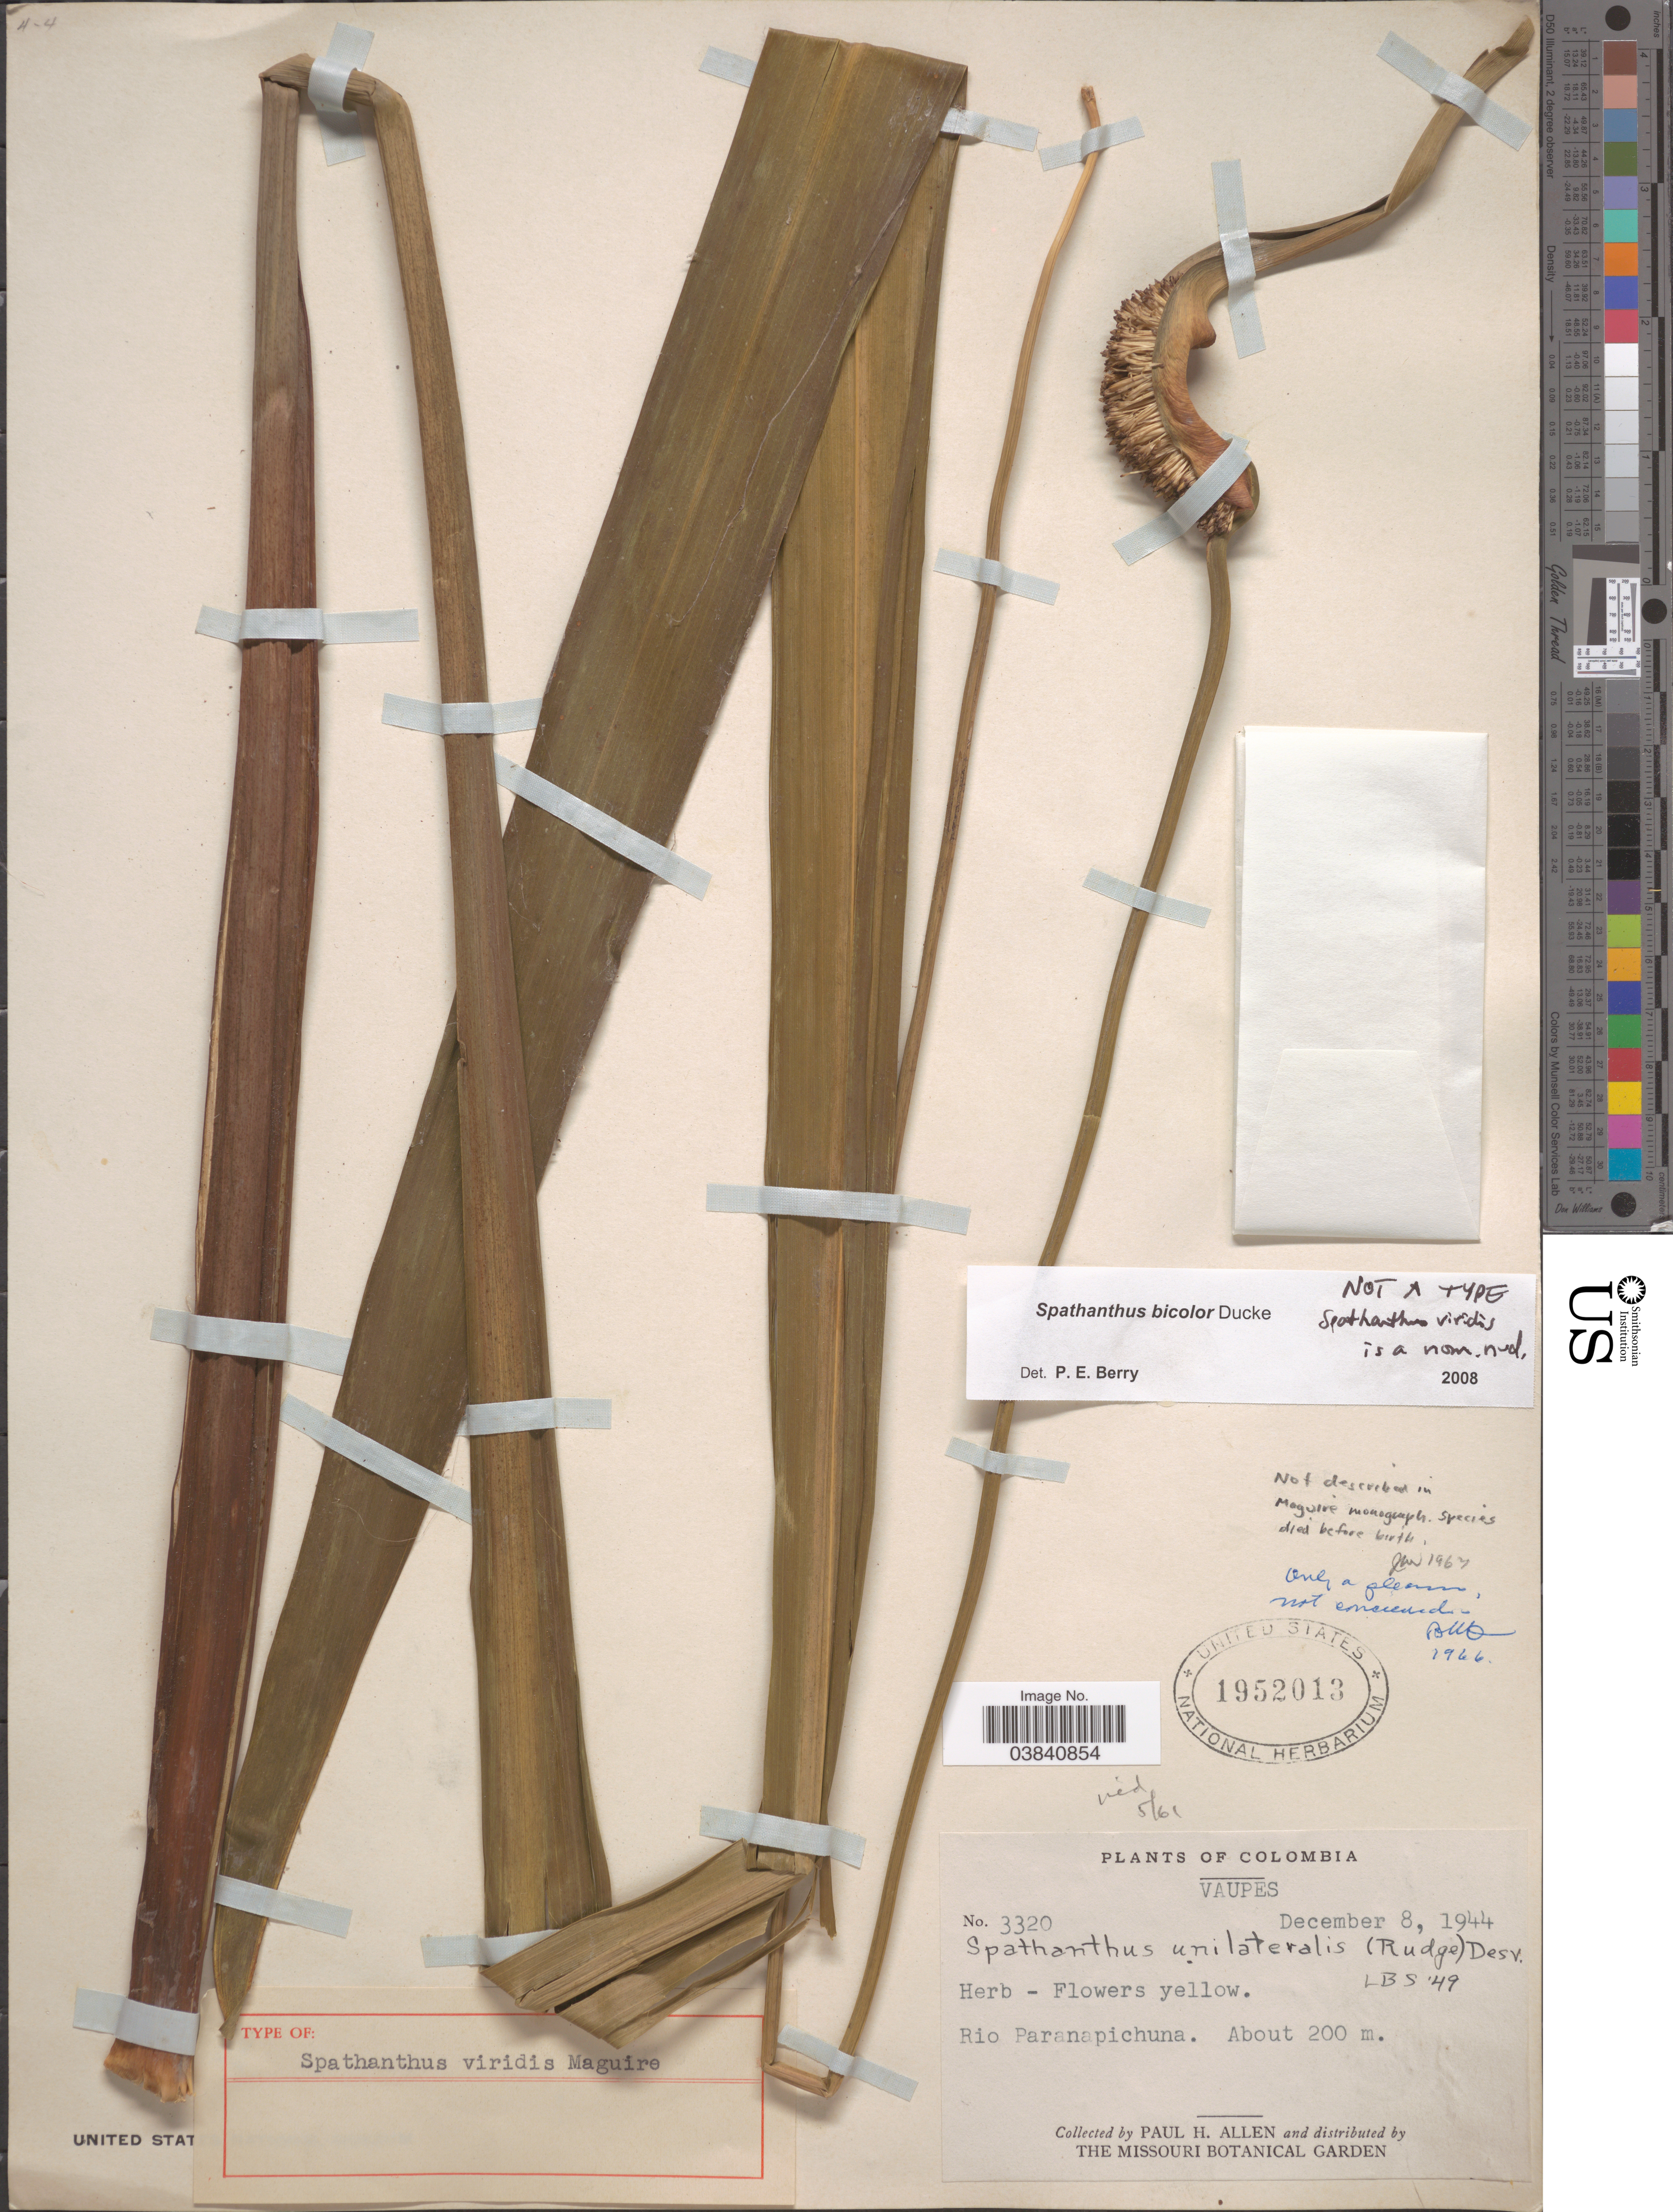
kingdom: Plantae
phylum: Tracheophyta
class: Liliopsida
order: Poales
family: Rapateaceae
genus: Spathanthus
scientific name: Spathanthus bicolor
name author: Ducke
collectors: P. H. Allen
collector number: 3320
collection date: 1944-12-08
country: Colombia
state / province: Vaupés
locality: Rio Paranapichuna.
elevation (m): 200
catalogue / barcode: US 1952013